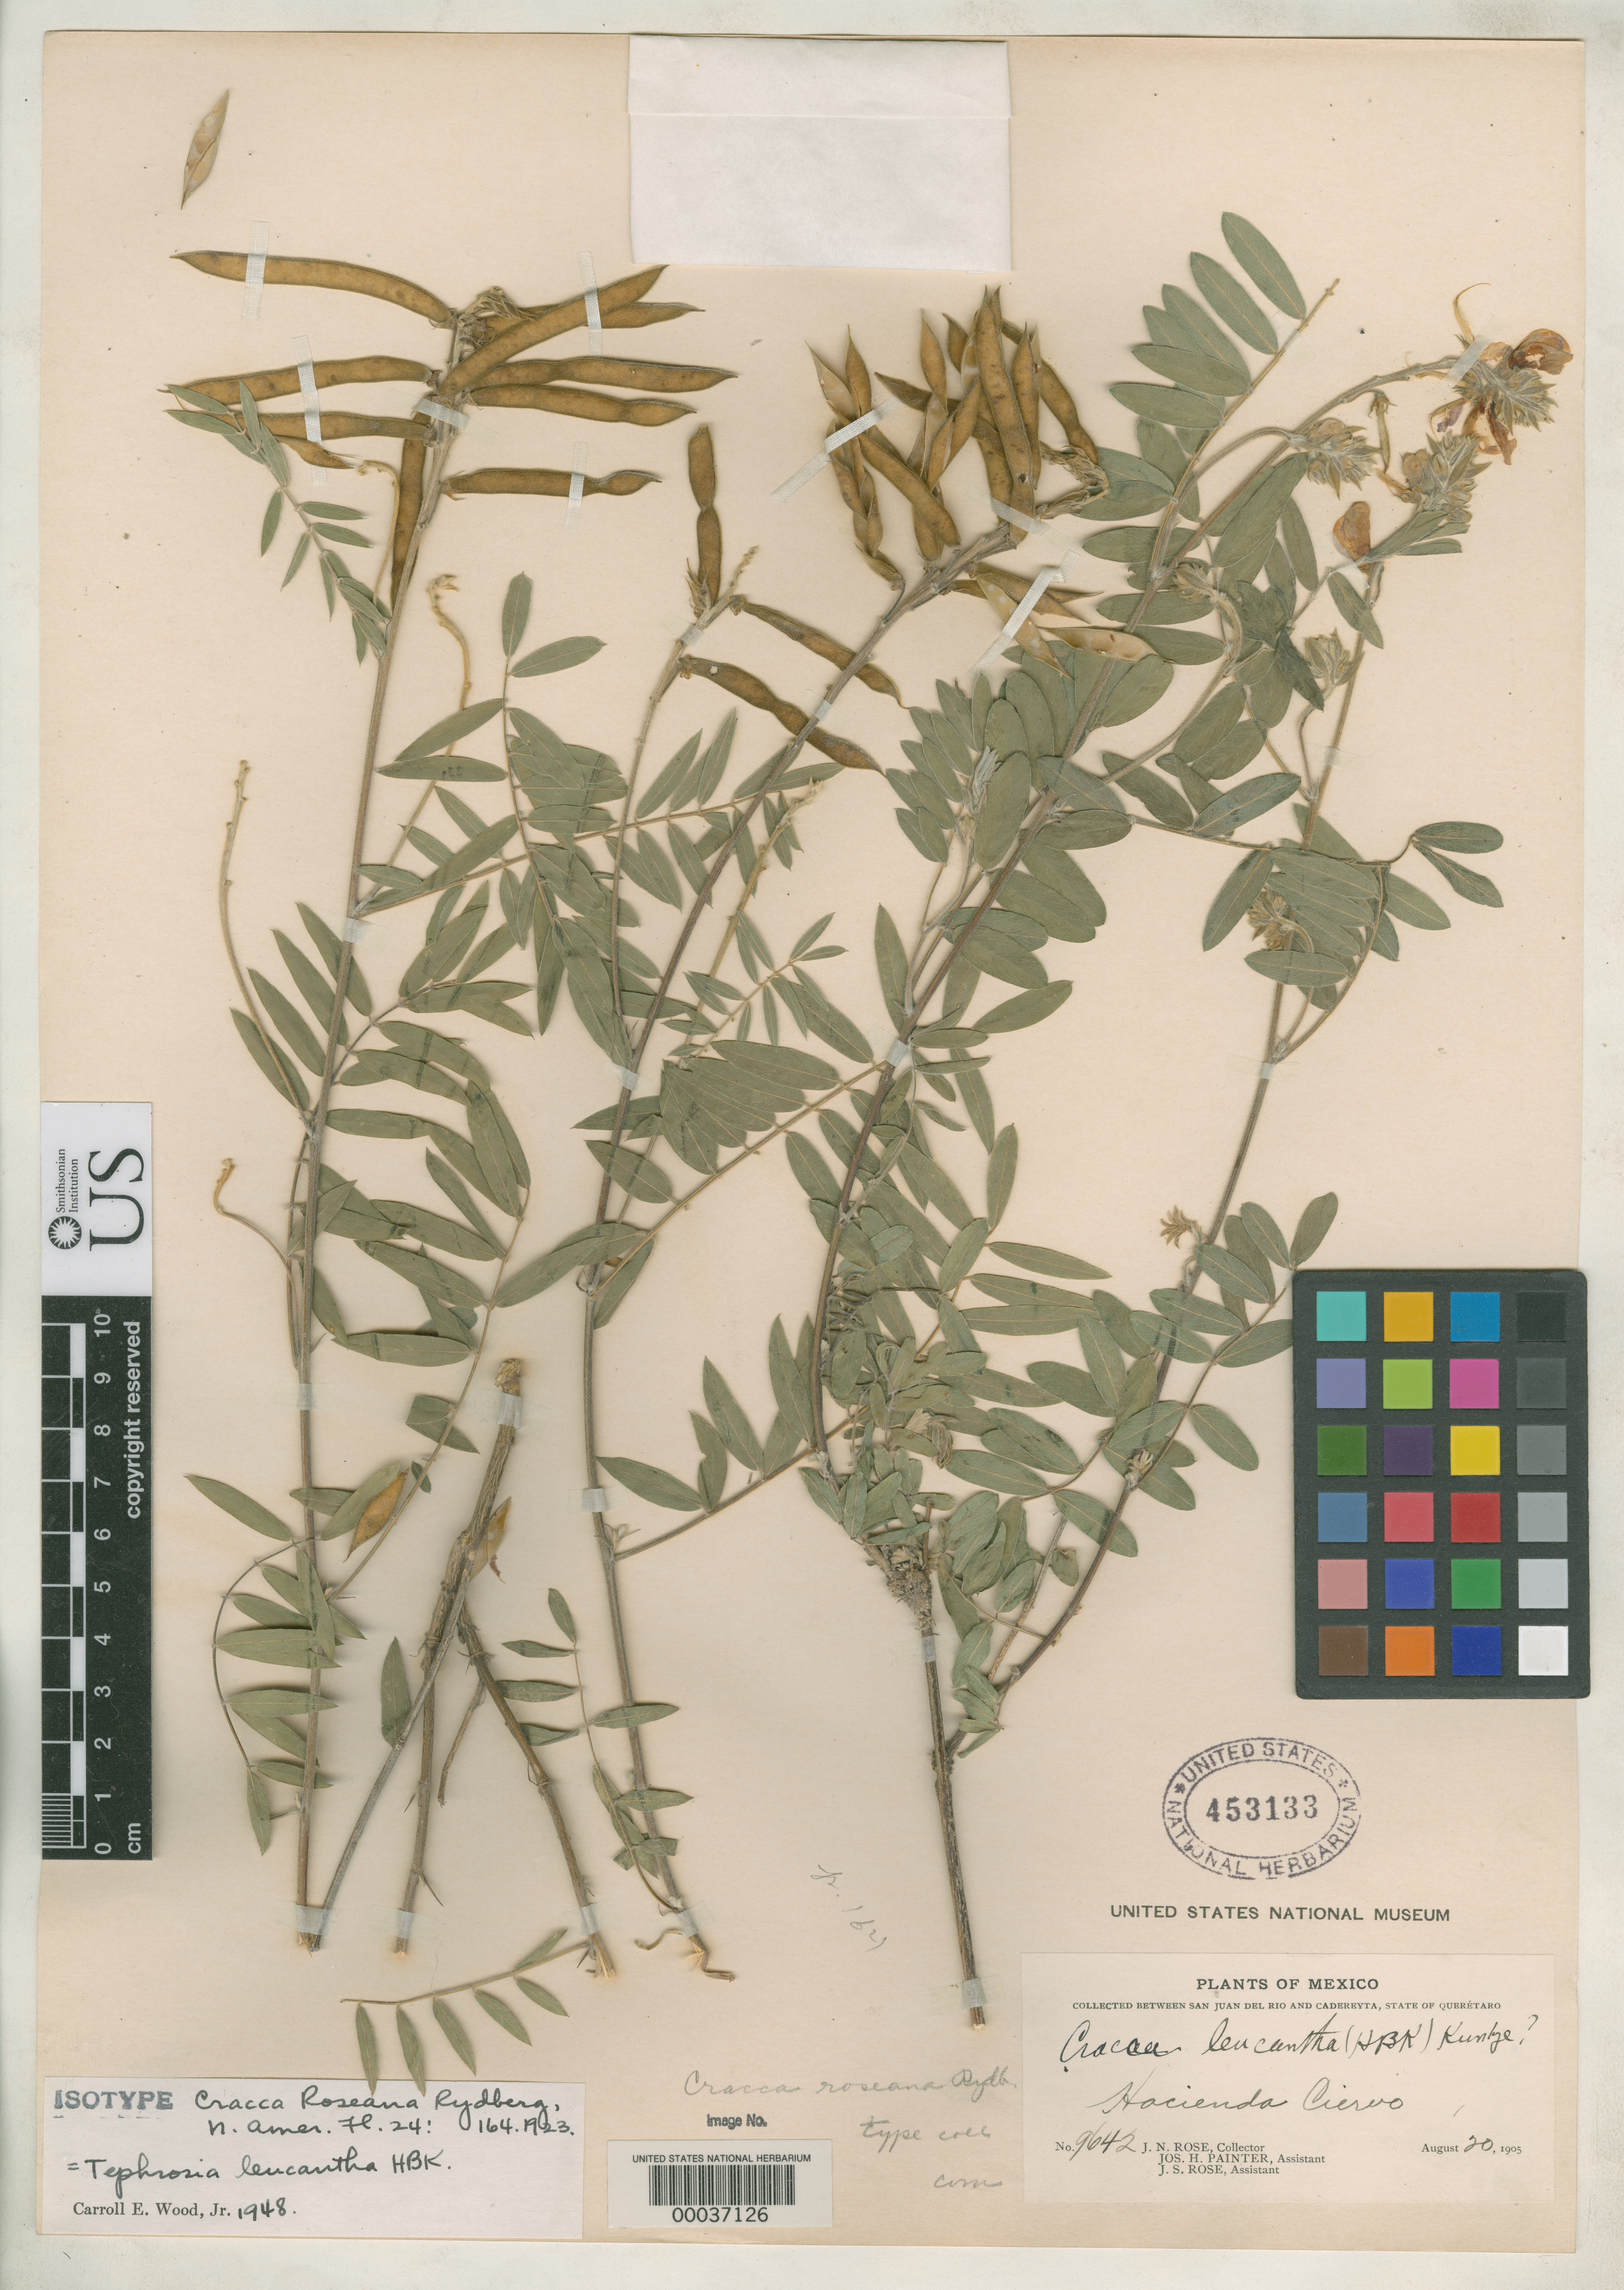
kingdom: Plantae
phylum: Tracheophyta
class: Magnoliopsida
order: Fabales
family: Fabaceae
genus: Cracca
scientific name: Cracca roseana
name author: Rydb.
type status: Isotype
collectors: J. N. Rose, J. H. Painter & J. S. Rose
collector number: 9642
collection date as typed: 20 Aug 1905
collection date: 1905-08-20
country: Mexico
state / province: Querétaro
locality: Hacienda Ciervo.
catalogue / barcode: US 453133